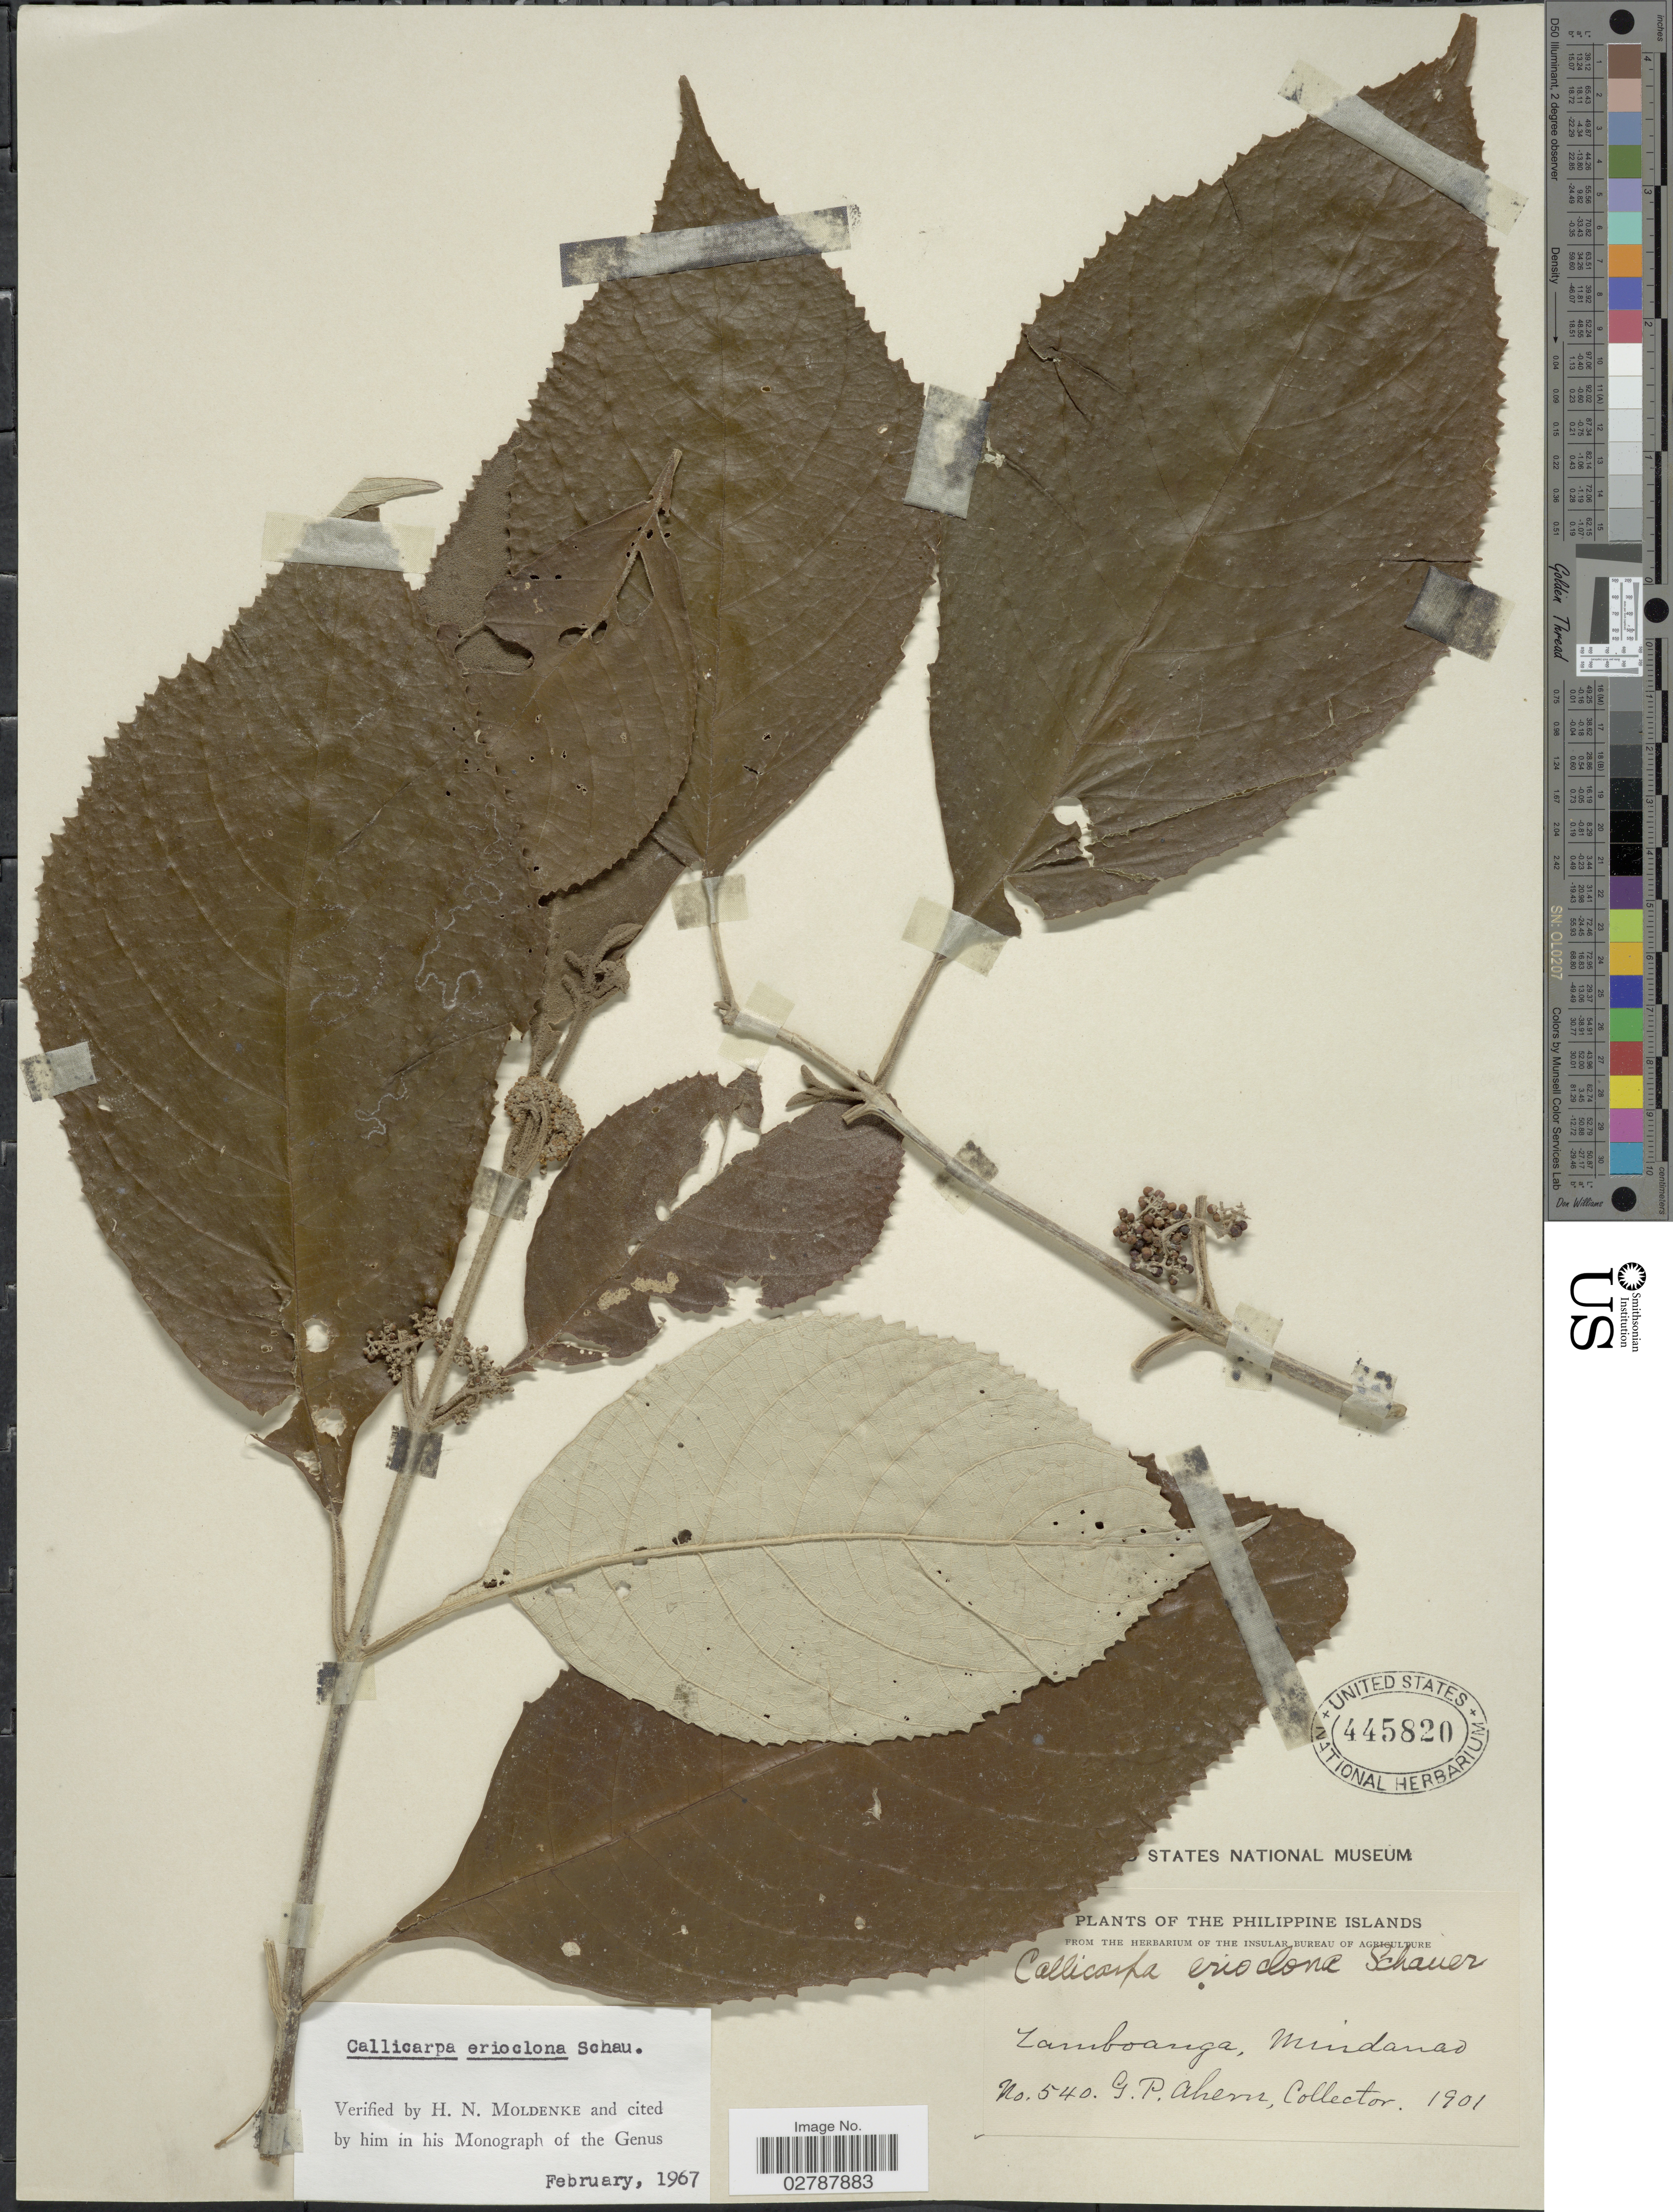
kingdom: Plantae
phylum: Tracheophyta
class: Magnoliopsida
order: Lamiales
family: Lamiaceae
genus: Callicarpa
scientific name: Callicarpa erioclona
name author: Schauer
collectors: G. Ahern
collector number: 540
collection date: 1901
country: Philippines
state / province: Zamboanga Peninsula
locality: The Philippine Islands. Zamboanga, Mindanao.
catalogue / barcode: US 445820